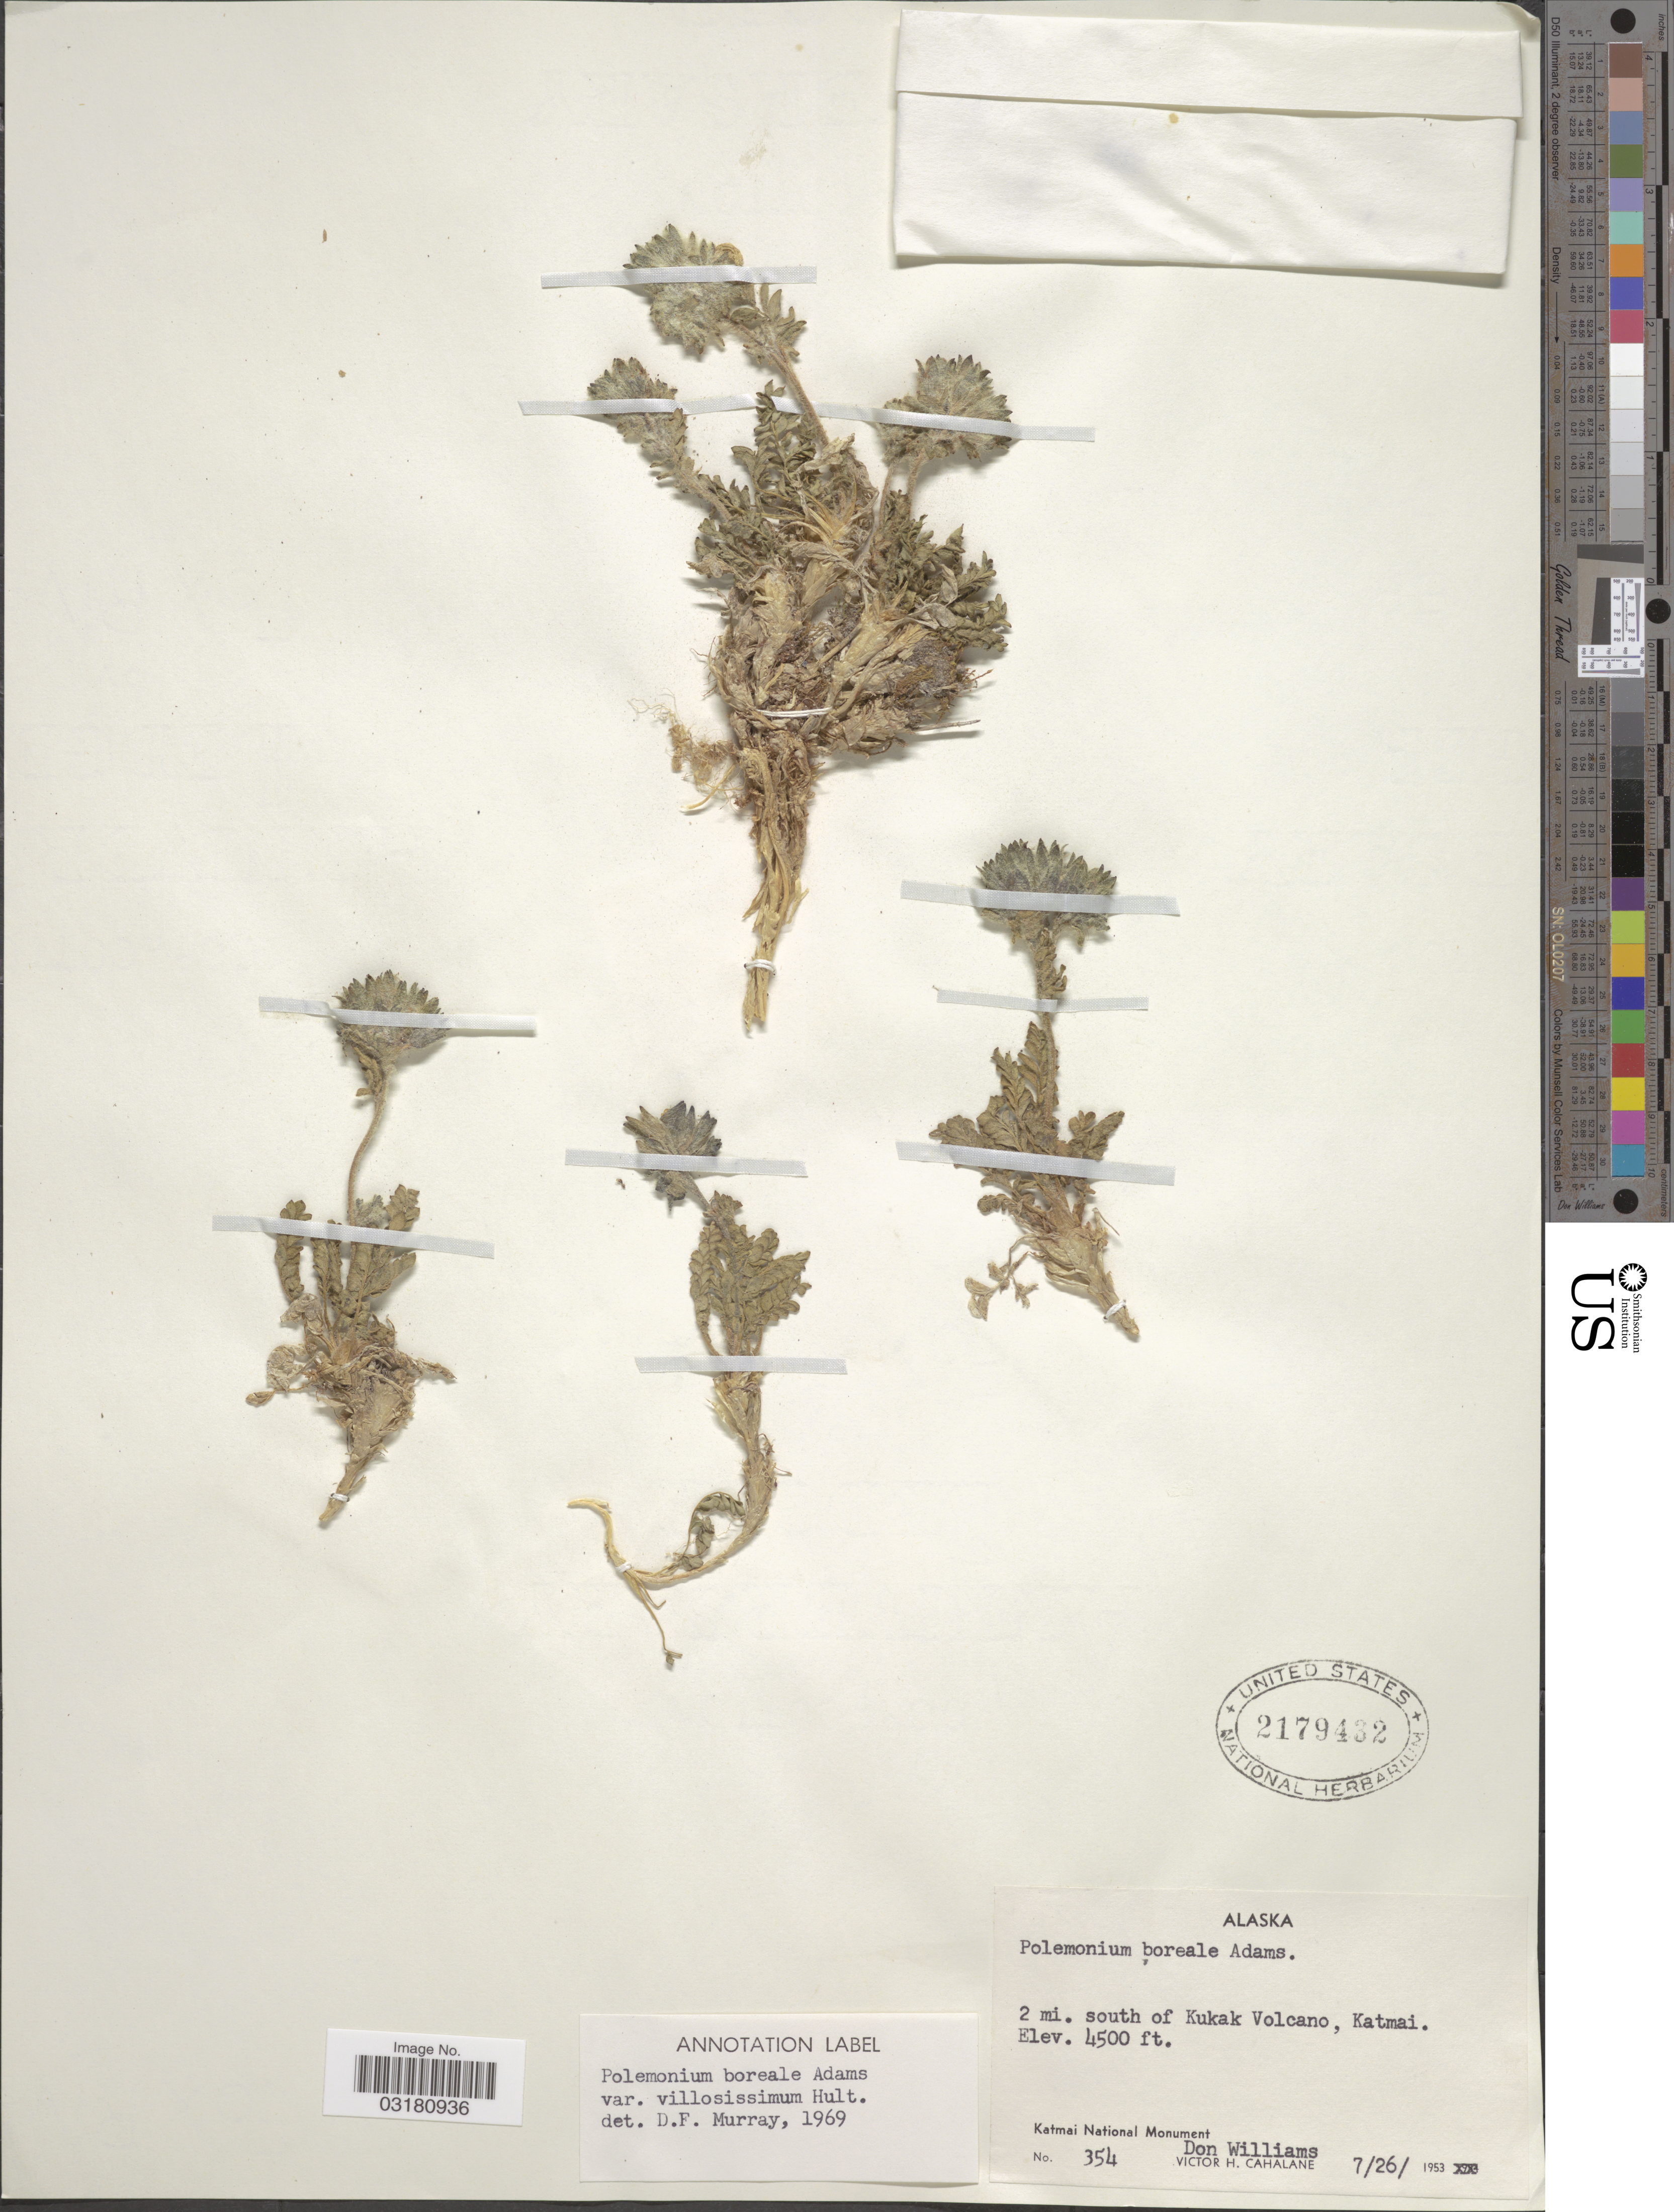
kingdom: Plantae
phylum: Tracheophyta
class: Magnoliopsida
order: Ericales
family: Polemoniaceae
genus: Polemonium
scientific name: Polemonium boreale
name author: Adams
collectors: D. Williams & V. Cahalane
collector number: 354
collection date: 1953-07-26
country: United States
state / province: Alaska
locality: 2 mi. south of Kukak Volcano, Katmai.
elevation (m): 1372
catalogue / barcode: US 2179432